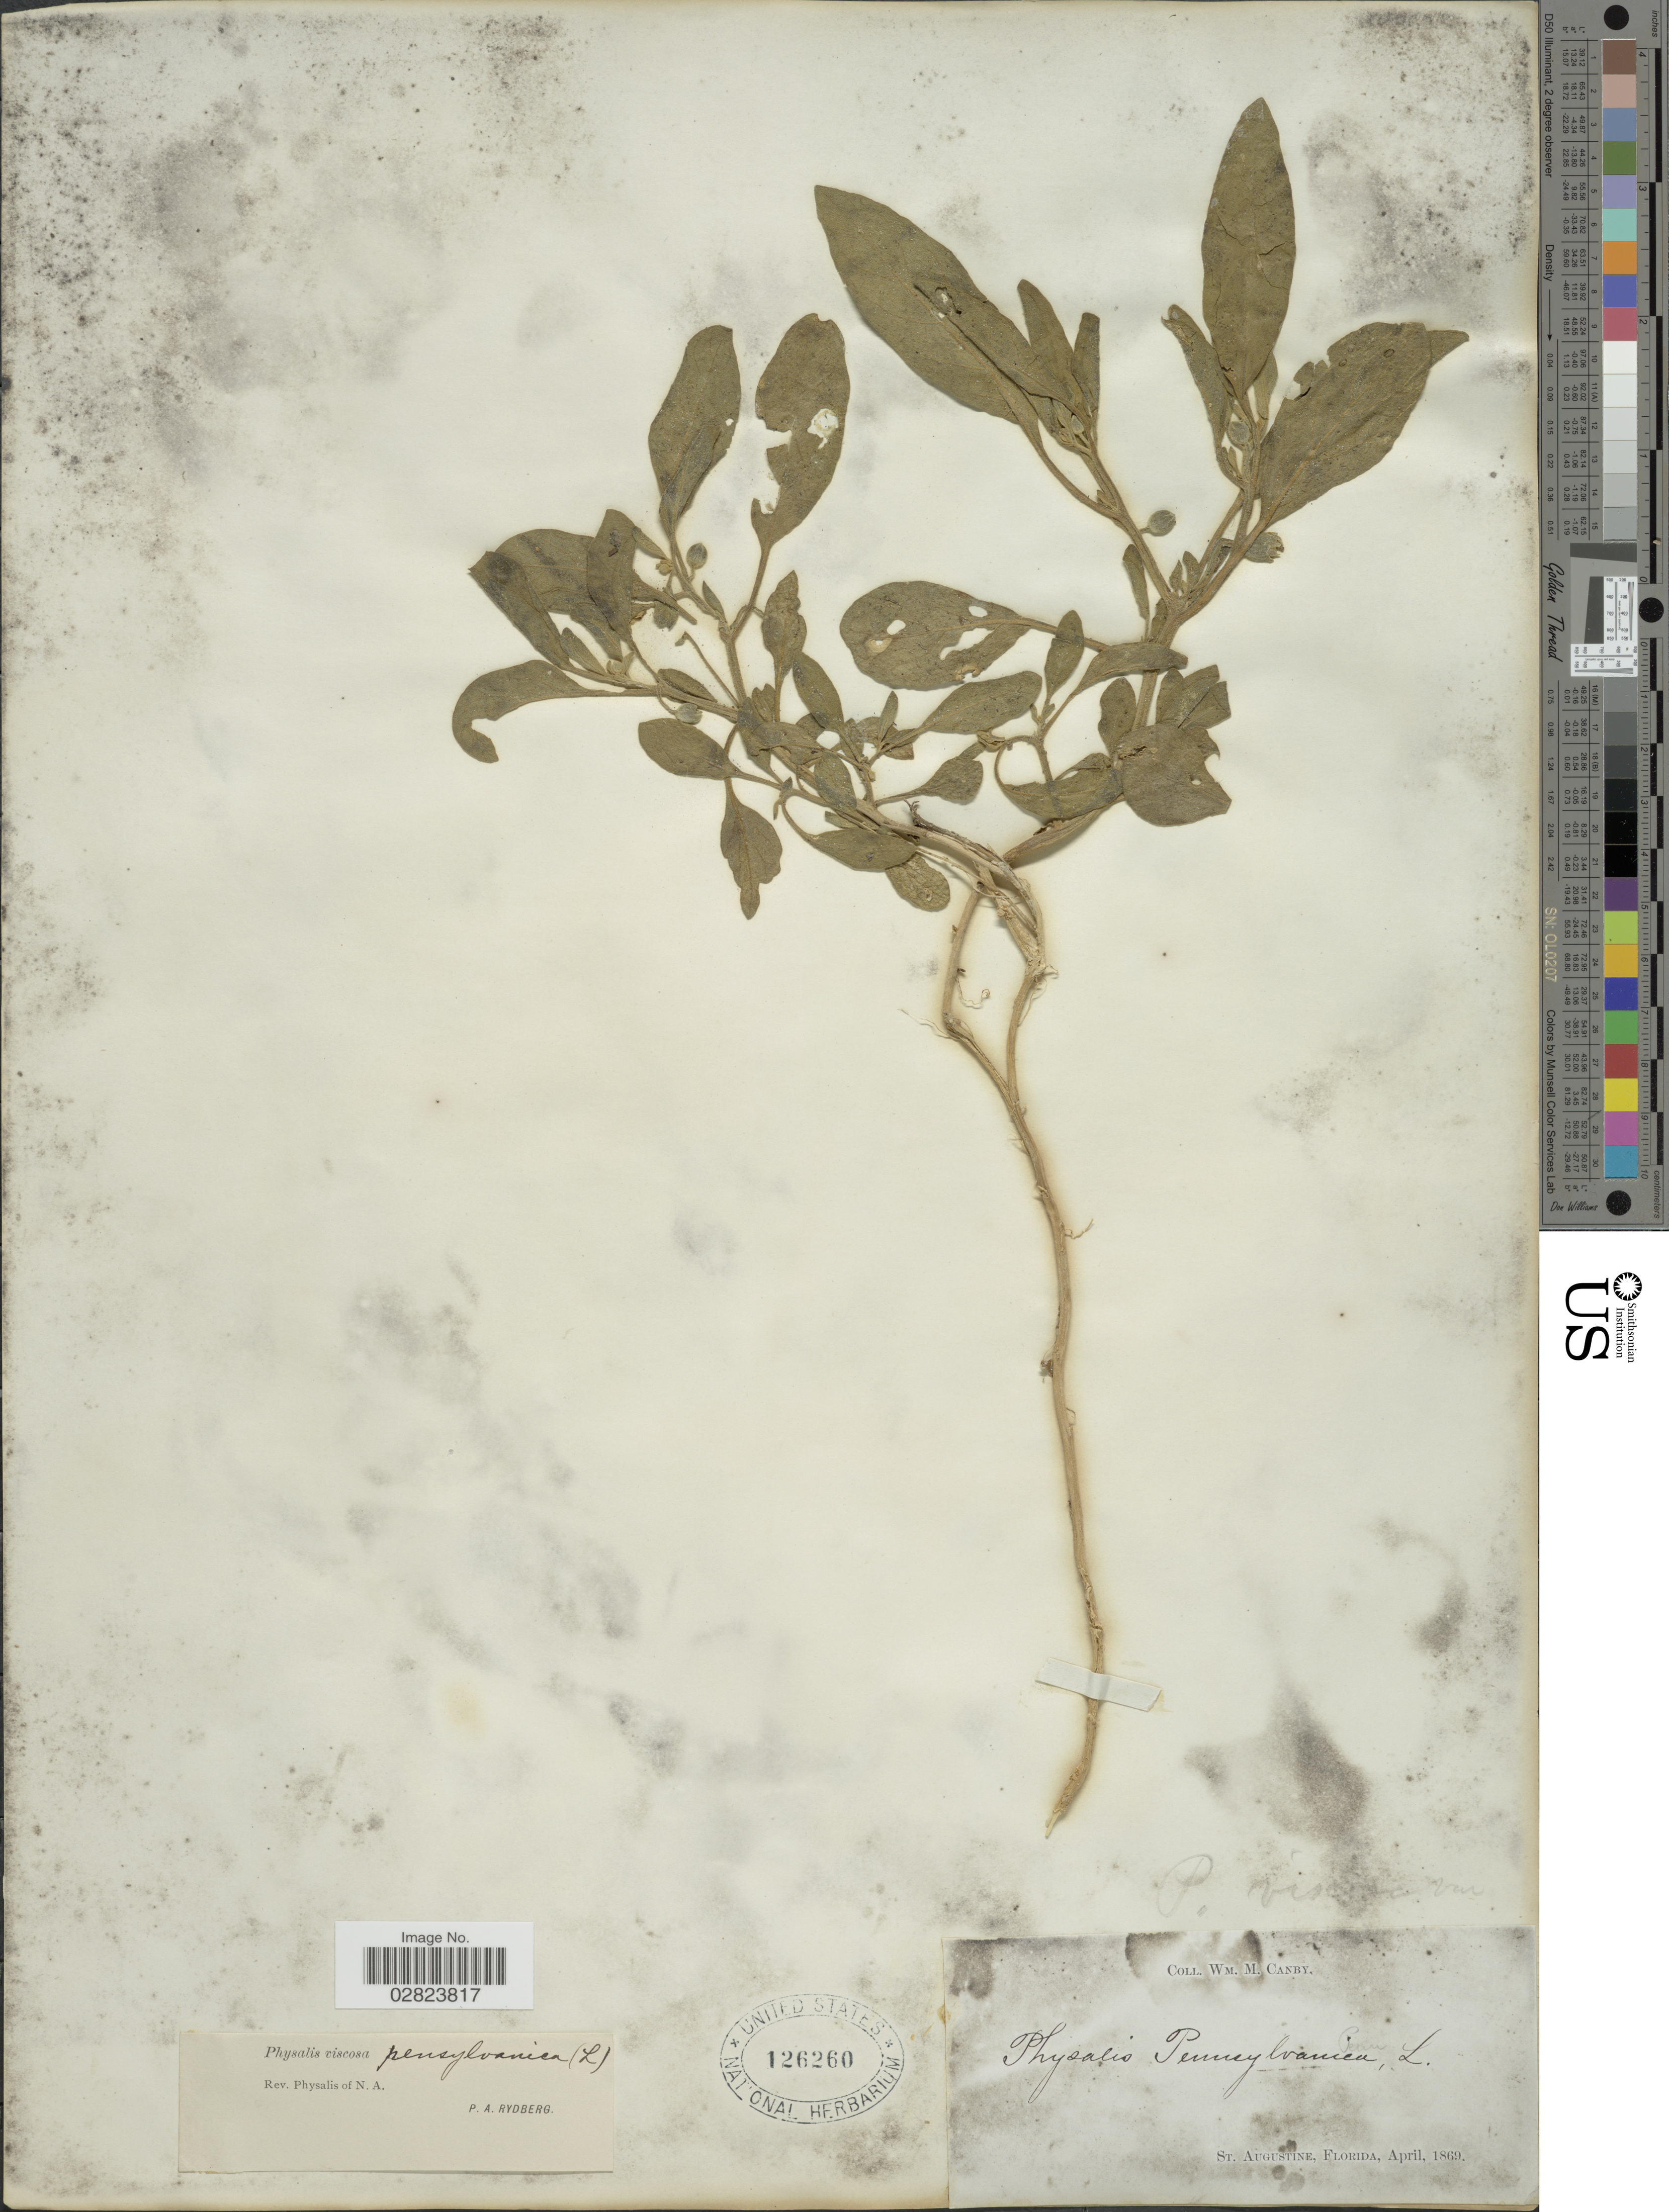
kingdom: Plantae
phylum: Tracheophyta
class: Magnoliopsida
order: Solanales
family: Solanaceae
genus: Physalis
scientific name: Physalis maritima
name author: M.A. Curtis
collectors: W. M. Canby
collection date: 1869-04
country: United States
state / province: Florida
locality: St. Augustine.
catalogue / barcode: US 126260